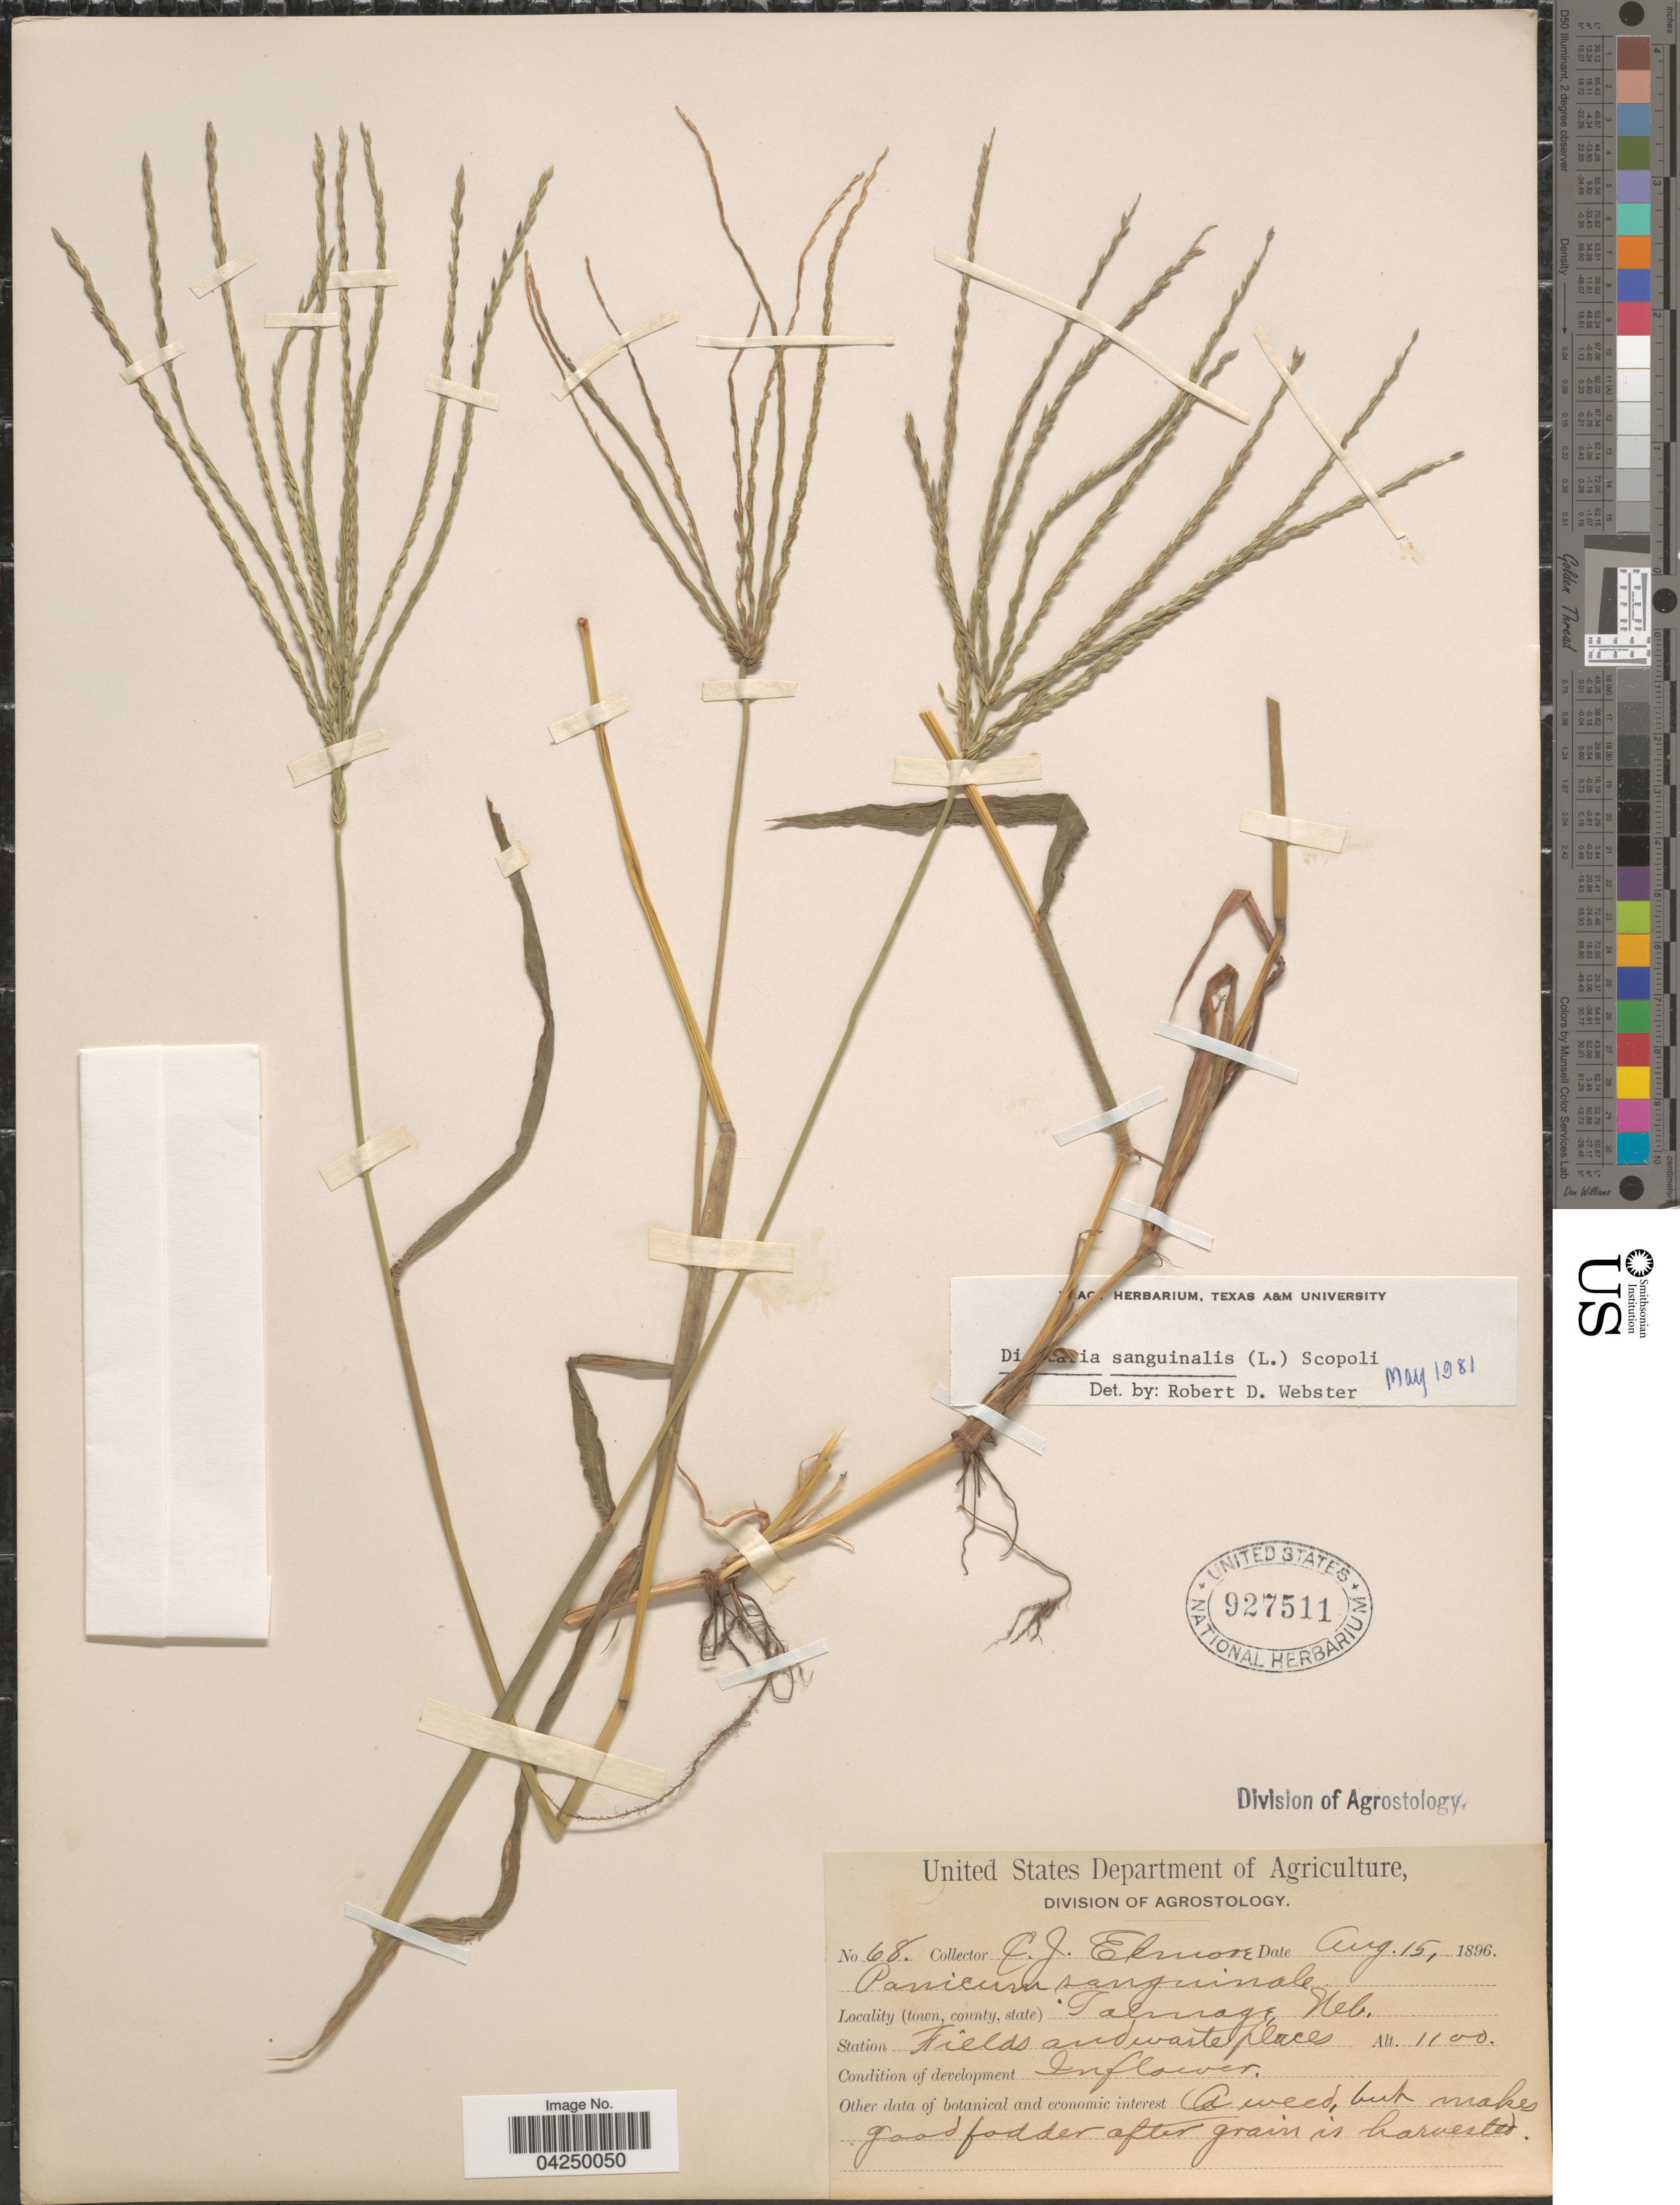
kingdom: Plantae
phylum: Tracheophyta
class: Liliopsida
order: Poales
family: Poaceae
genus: Digitaria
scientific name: Digitaria sanguinalis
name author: (L.) Scop.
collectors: C. Elmore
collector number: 68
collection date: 1896-08-15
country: United States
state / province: Nebraska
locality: Talmage.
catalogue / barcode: US 927511